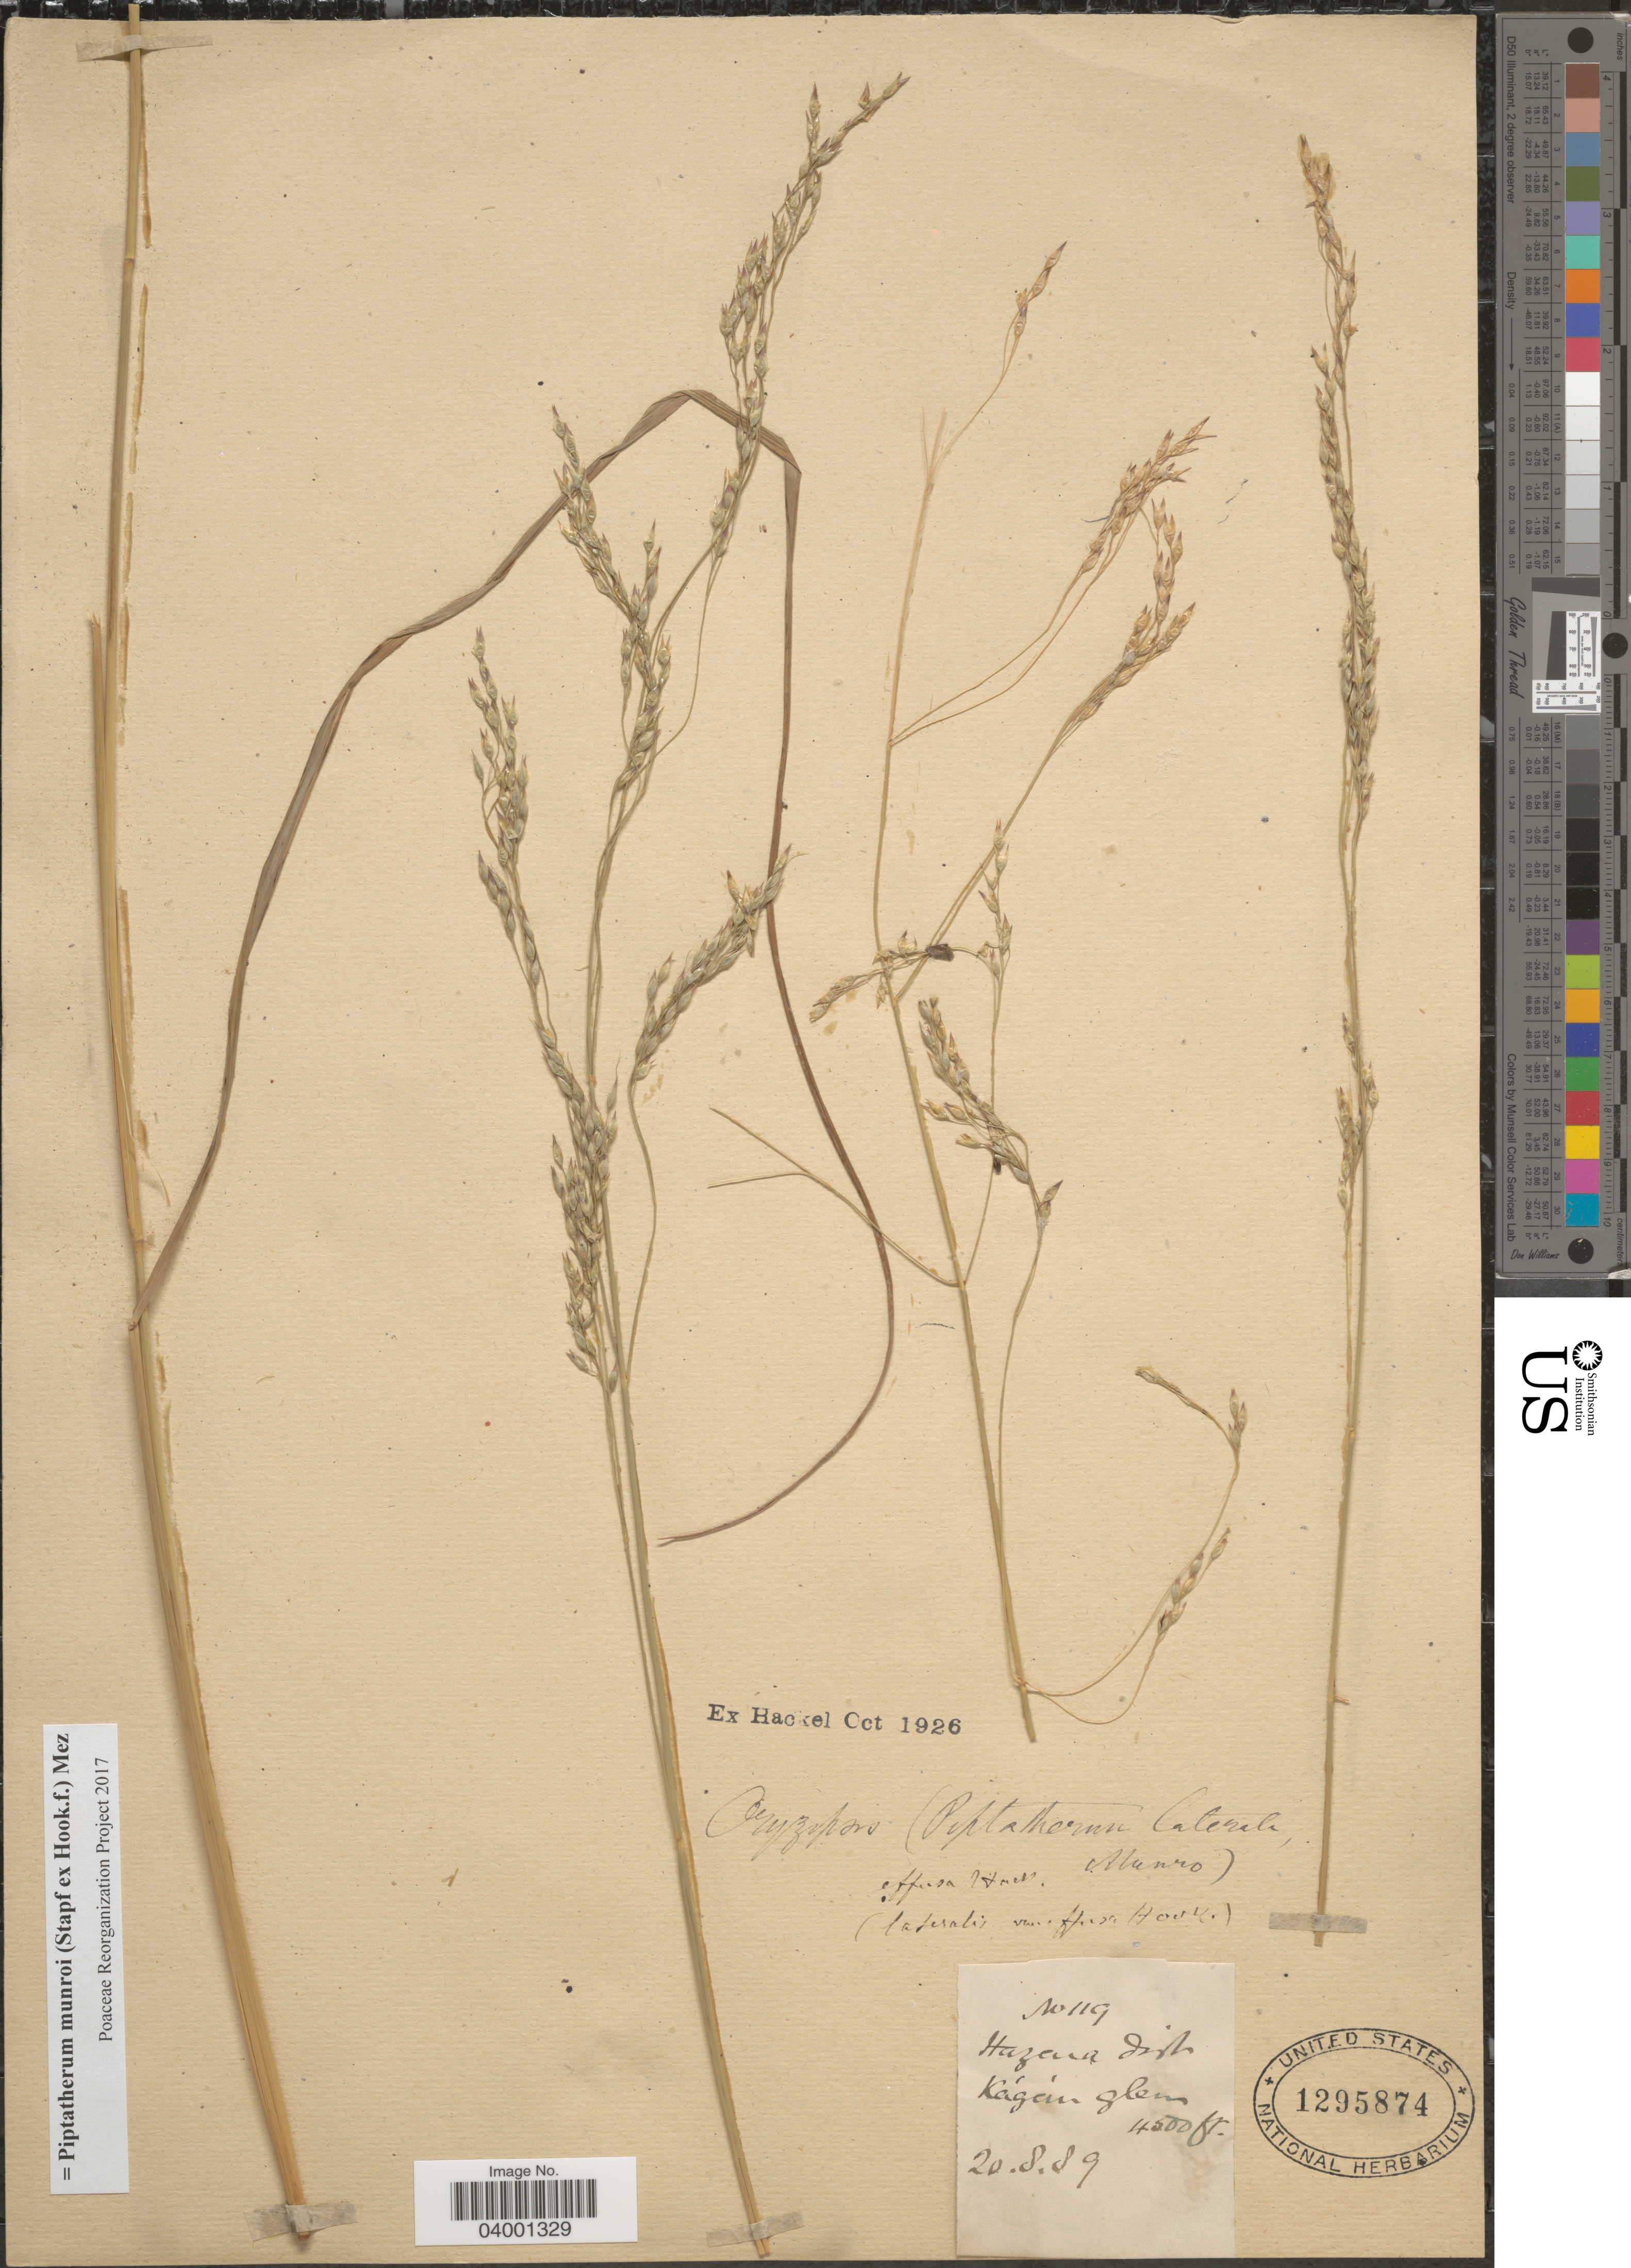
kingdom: Plantae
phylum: Tracheophyta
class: Liliopsida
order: Poales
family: Poaceae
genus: Piptatherum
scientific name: Piptatherum munroi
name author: (Stapf) Mez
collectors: ex herb. E. Hackel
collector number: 119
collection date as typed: Transcribed d/m/y: 20/8/89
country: Pakistan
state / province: Khyber Pakhtunkhwa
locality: Hazara distr. Kágán glen.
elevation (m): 1372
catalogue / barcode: US 1295874